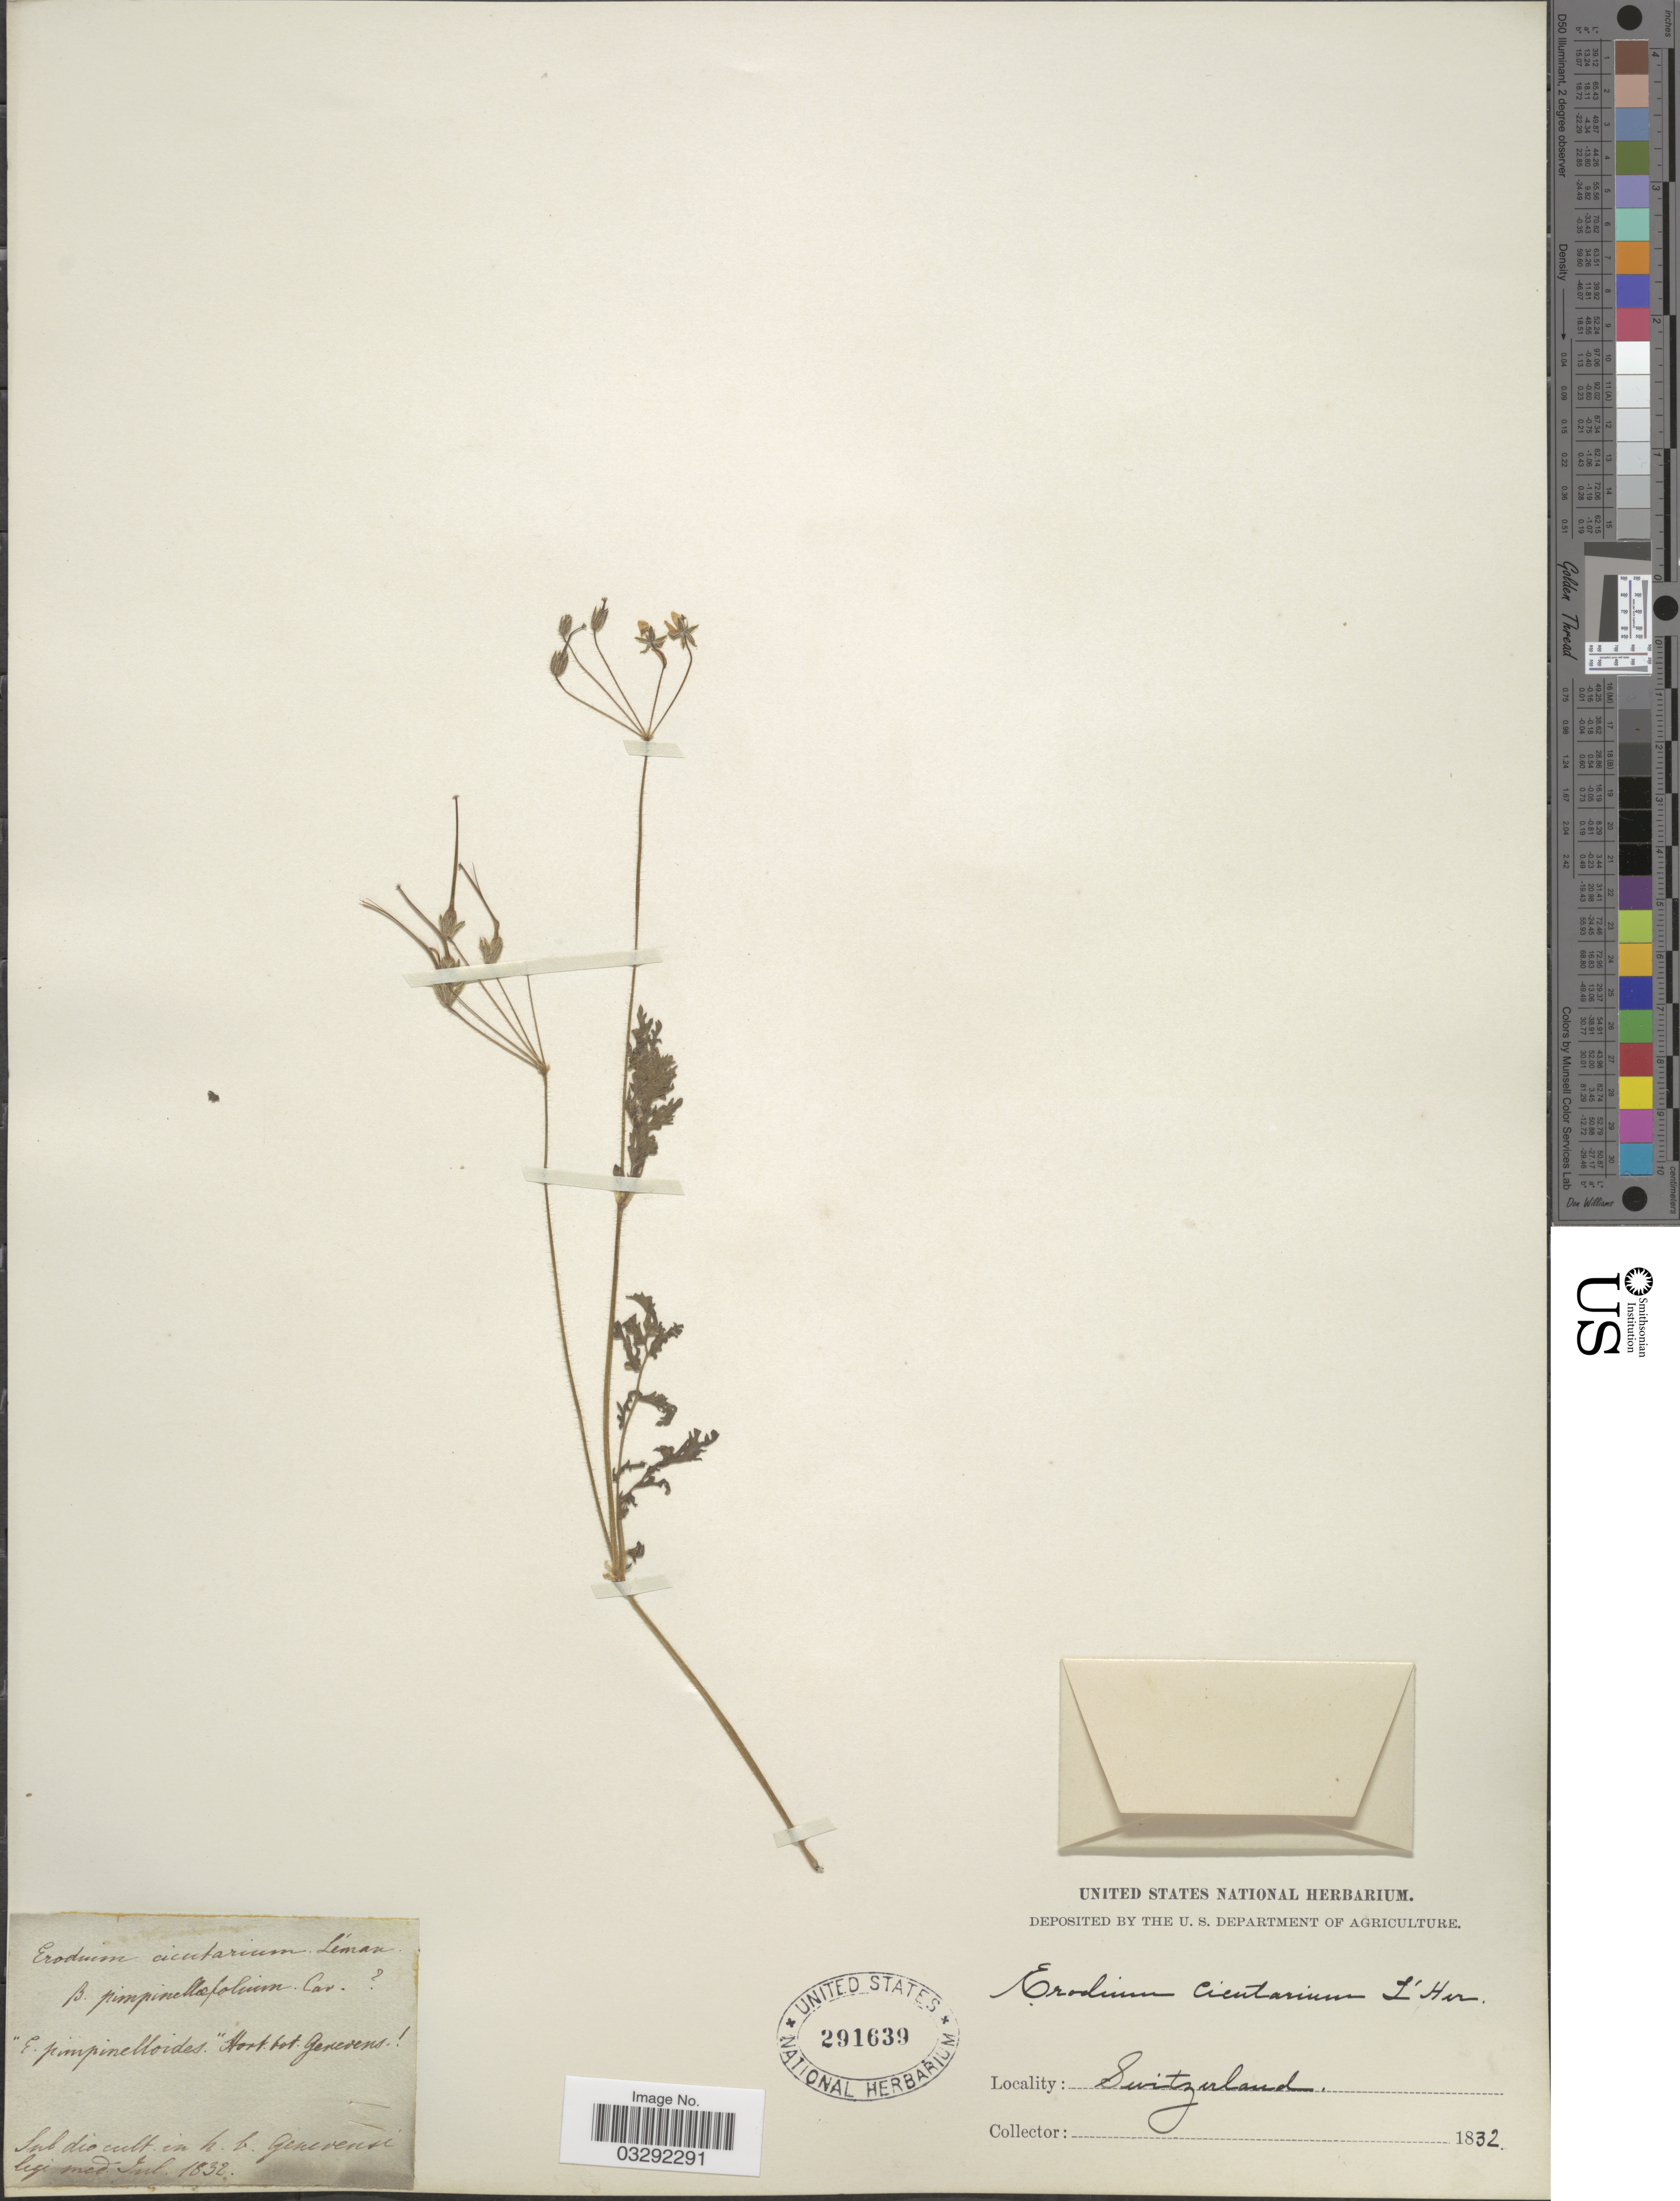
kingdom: Plantae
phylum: Tracheophyta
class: Magnoliopsida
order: Geraniales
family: Geraniaceae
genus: Erodium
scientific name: Erodium cicutarium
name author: (L.) L'Hér.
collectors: ex herb. United States National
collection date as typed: med Jul. 1832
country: Switzerland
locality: H. b. Genevensi.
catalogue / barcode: US 291639